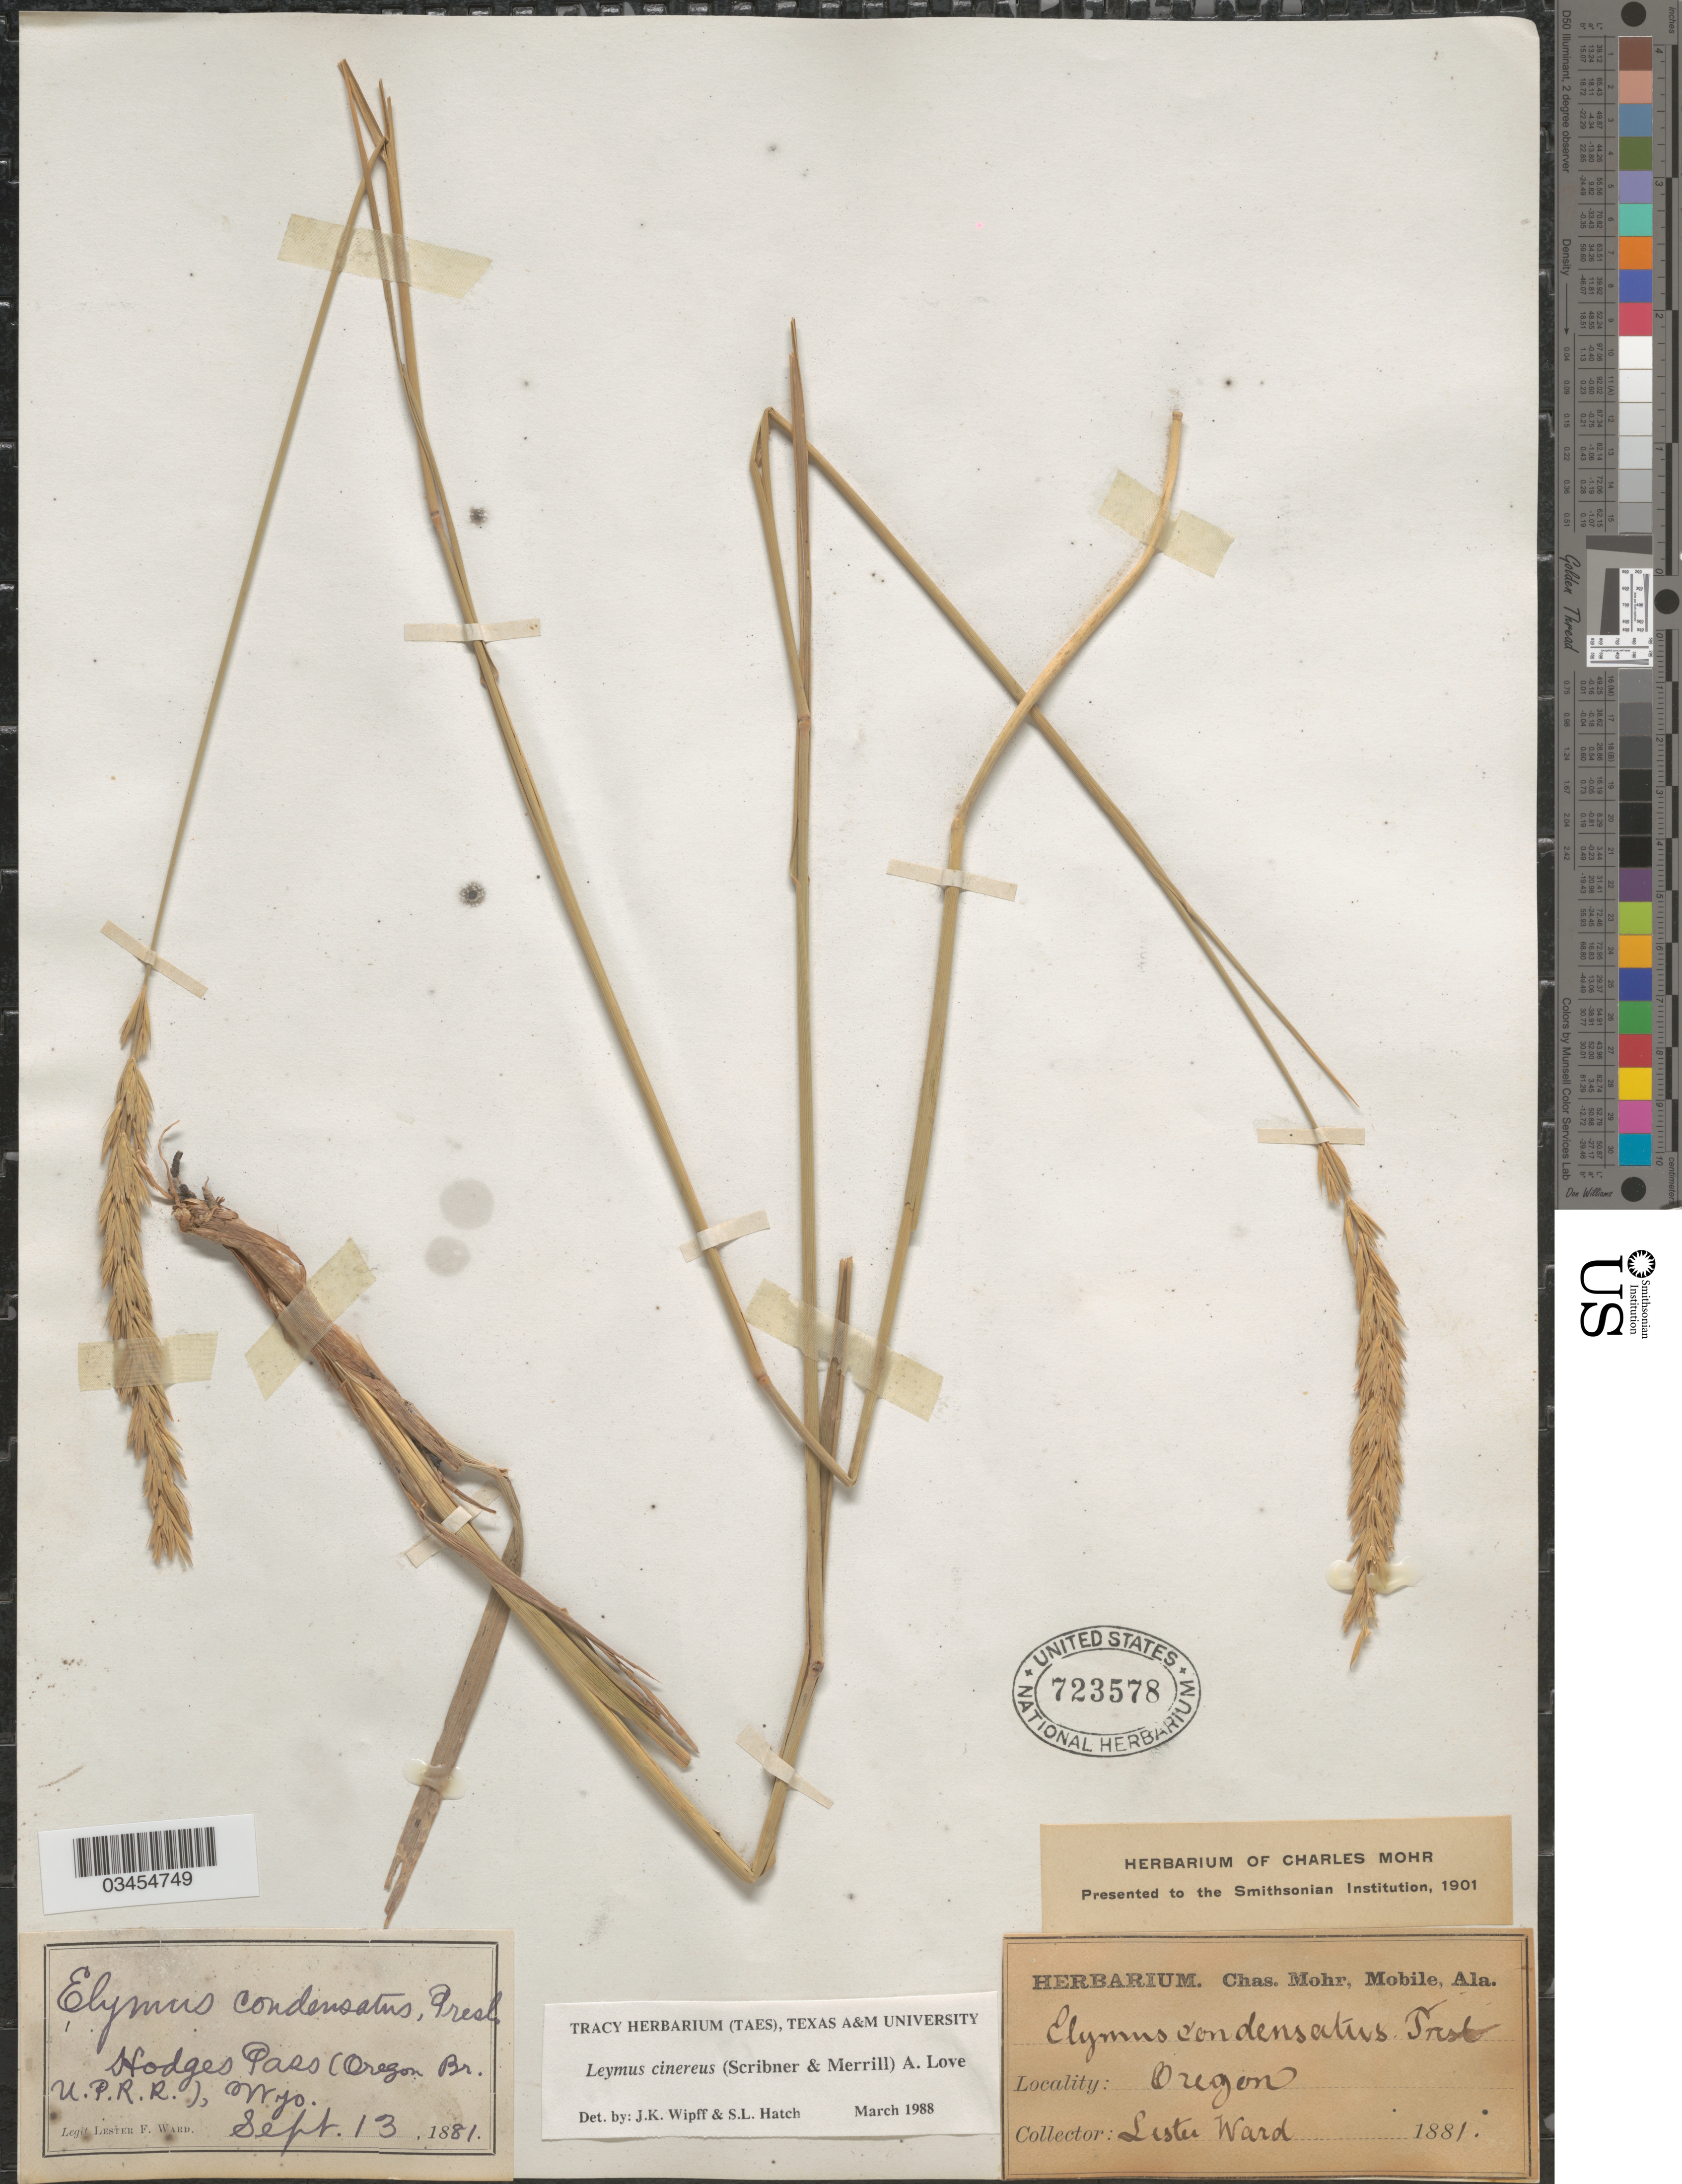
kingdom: Plantae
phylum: Tracheophyta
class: Liliopsida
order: Poales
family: Poaceae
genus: Leymus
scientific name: Leymus cinereus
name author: (Scribn. & Merr.) Á. Löve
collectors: L. F. Ward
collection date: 1881-09-13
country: United States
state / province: Wyoming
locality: Hodges Pass (Oregon Br. U.P.R.R.), Wyo.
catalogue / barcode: US 723578